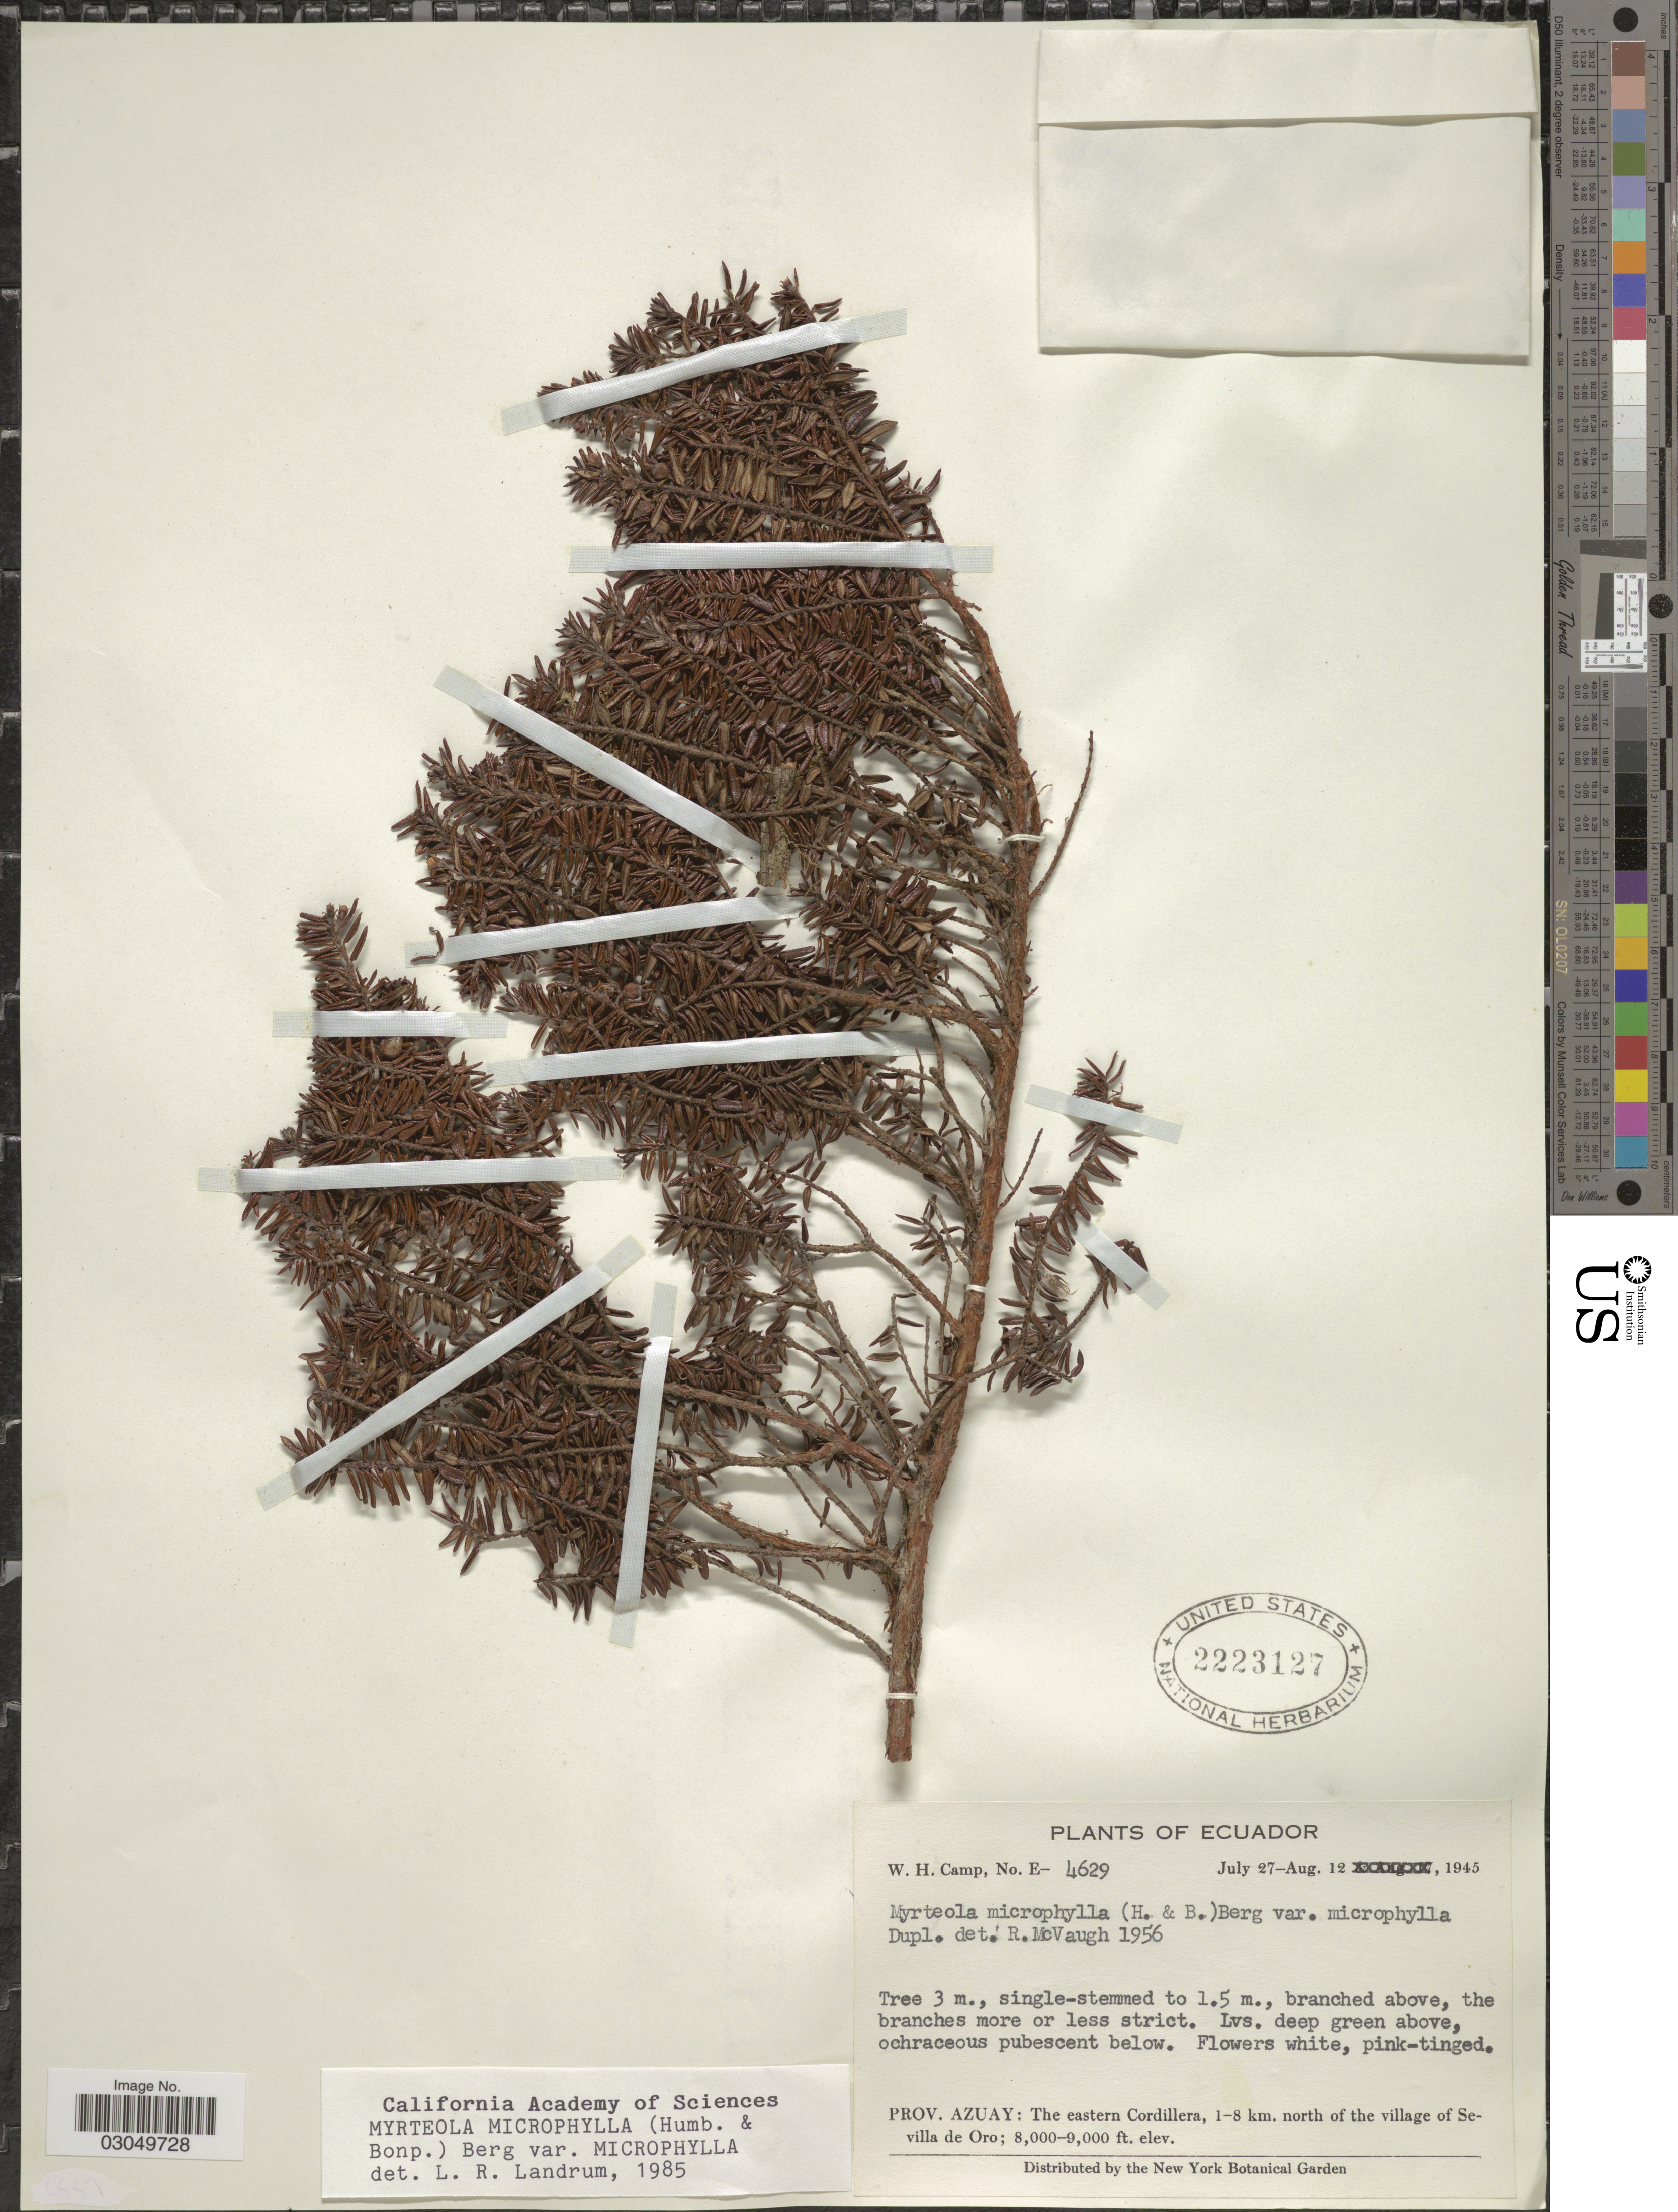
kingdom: Plantae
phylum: Tracheophyta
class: Magnoliopsida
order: Myrtales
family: Myrtaceae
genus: Myrteola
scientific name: Myrteola microphylla var. microphylla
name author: (Humb. & Bonpl.) O. Berg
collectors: W. H. Camp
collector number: E-4629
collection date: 1945-07-27/1945-08-12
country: Ecuador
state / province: Azuay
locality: The eastern Cordillera, 1-8 km. north of the village of Sevilla de Oro.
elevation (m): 2438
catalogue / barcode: US 2223127